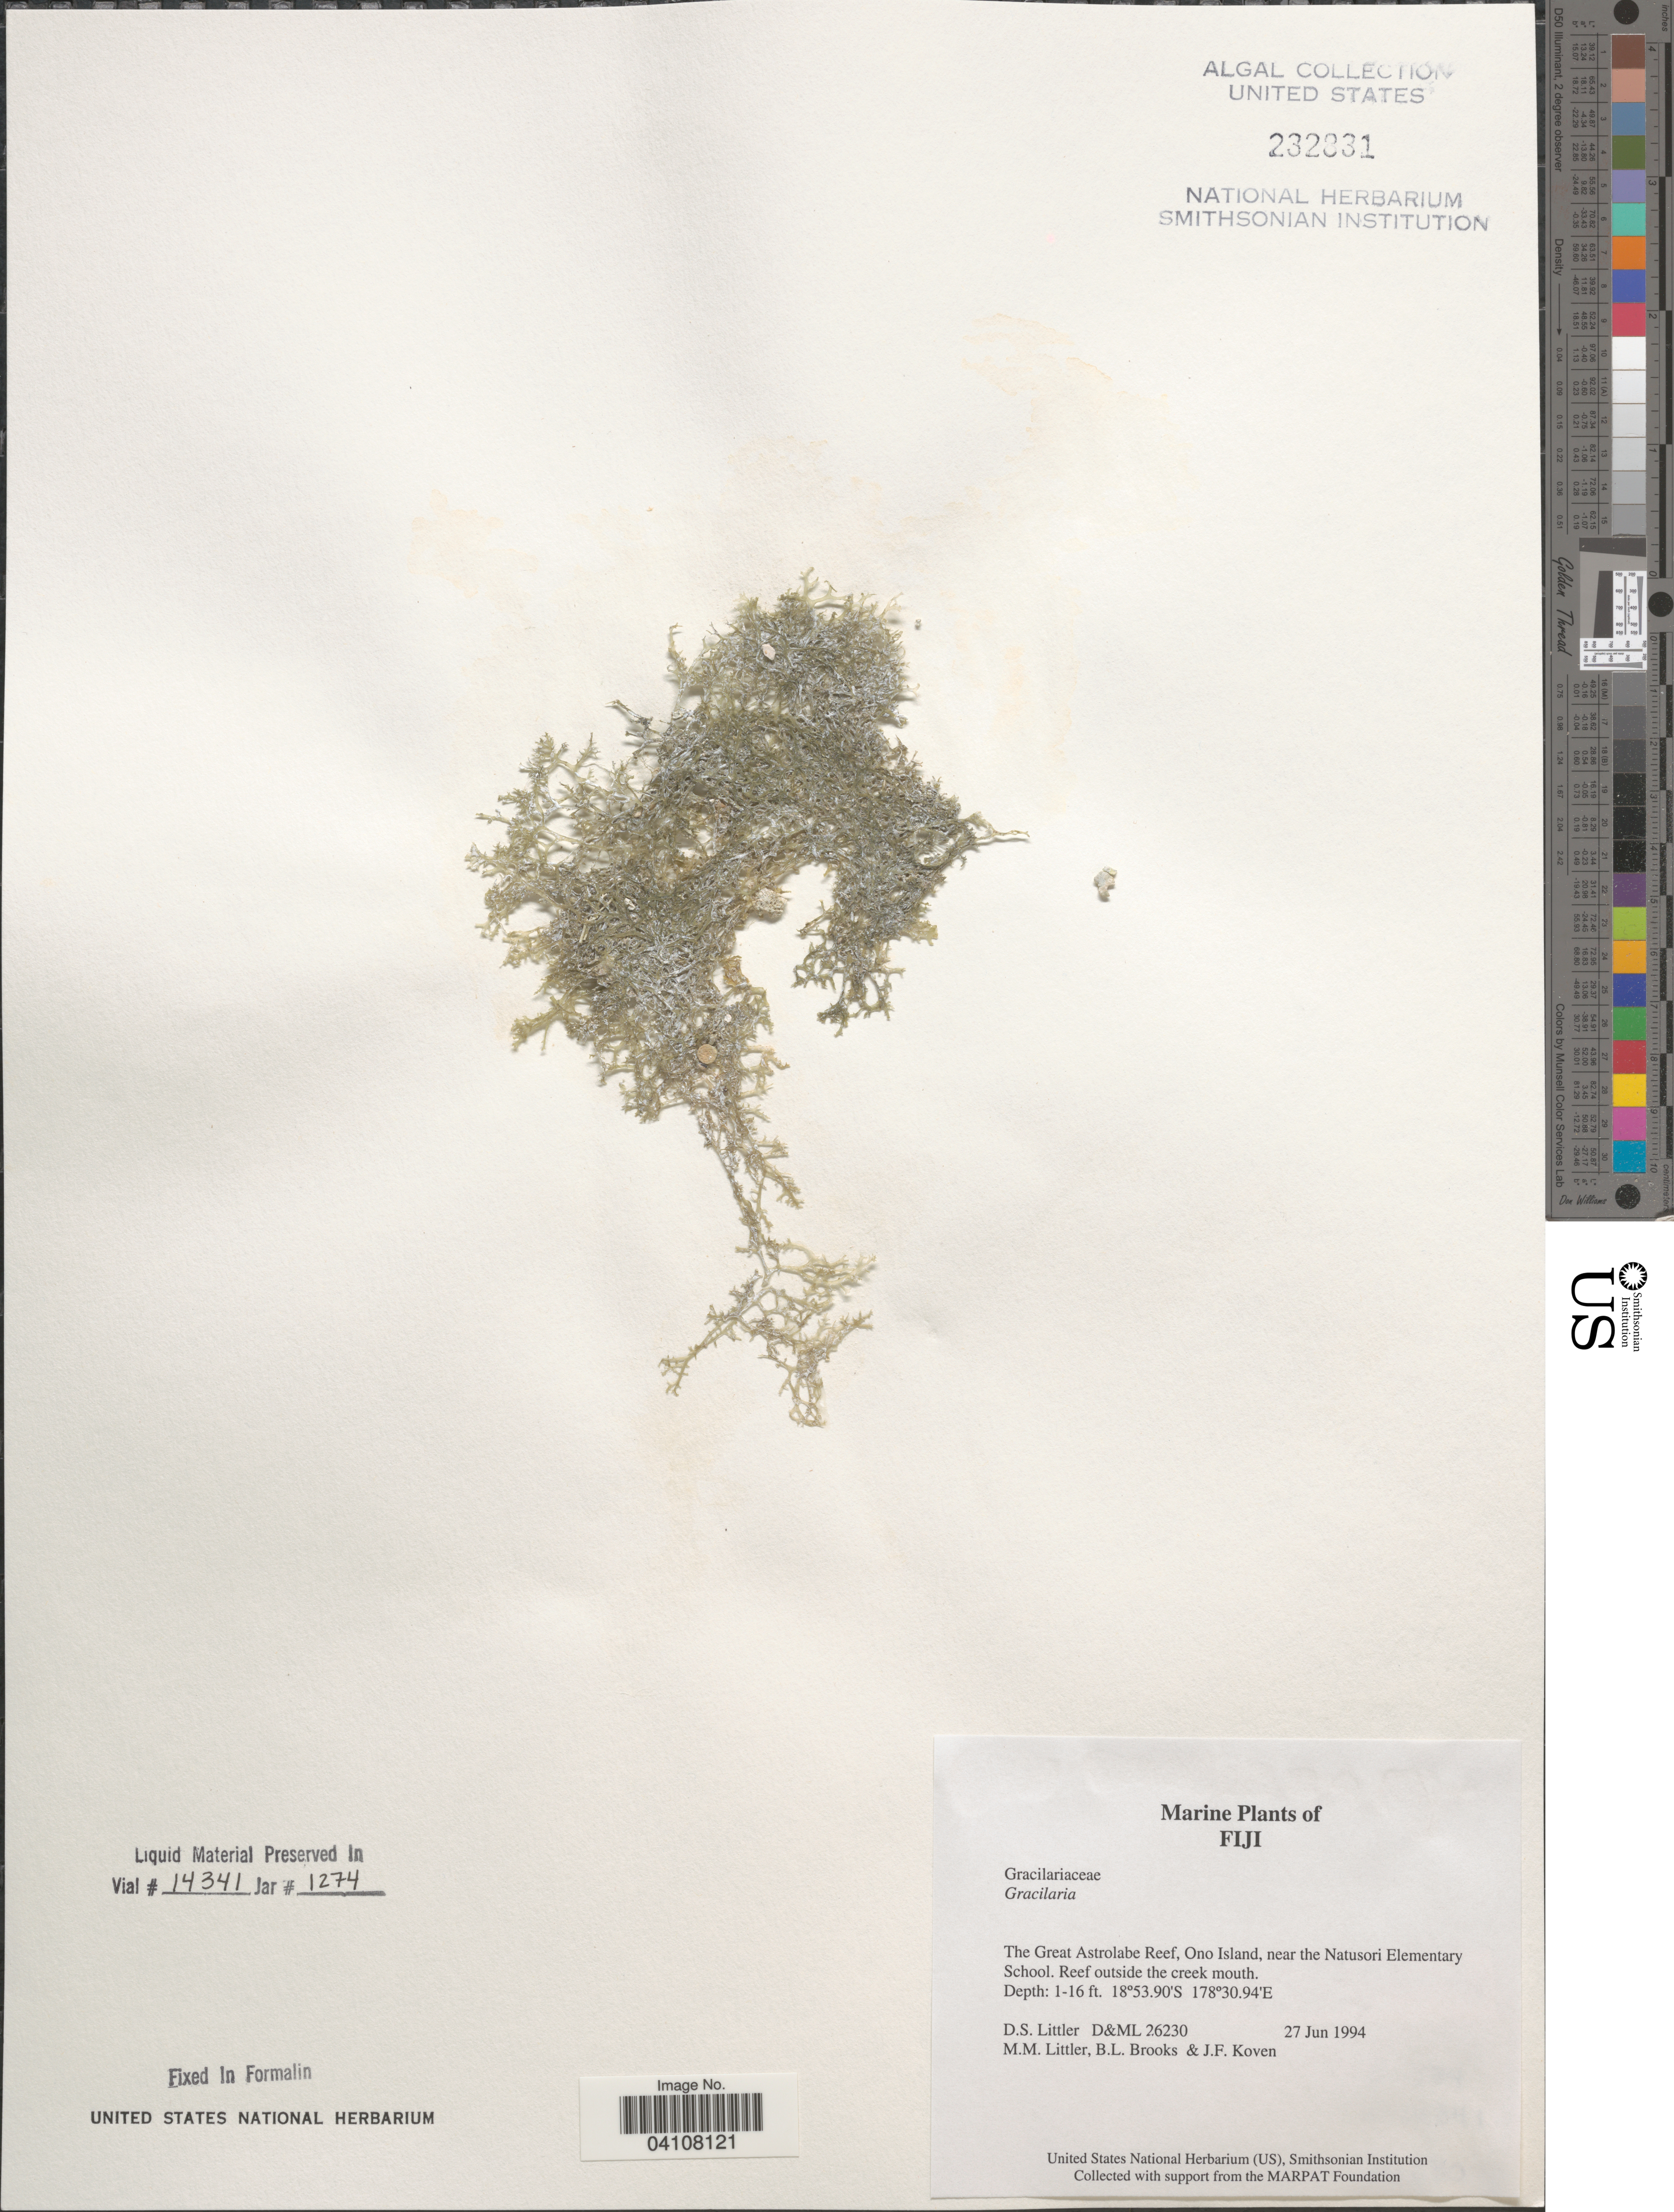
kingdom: Plantae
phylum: Rhodophyta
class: Florideophyceae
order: Gracilariales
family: Gracilariaceae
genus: Gracilaria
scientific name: Gracilaria sp.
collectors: D. S. Littler, B. Brooks & J. Koven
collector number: D&ML26230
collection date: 1994-06-27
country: Fiji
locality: The Great Astrolabe Reef, Ono Island, near the Natusori Elementary School. Reef outside the creek mouth.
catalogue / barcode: US 232831